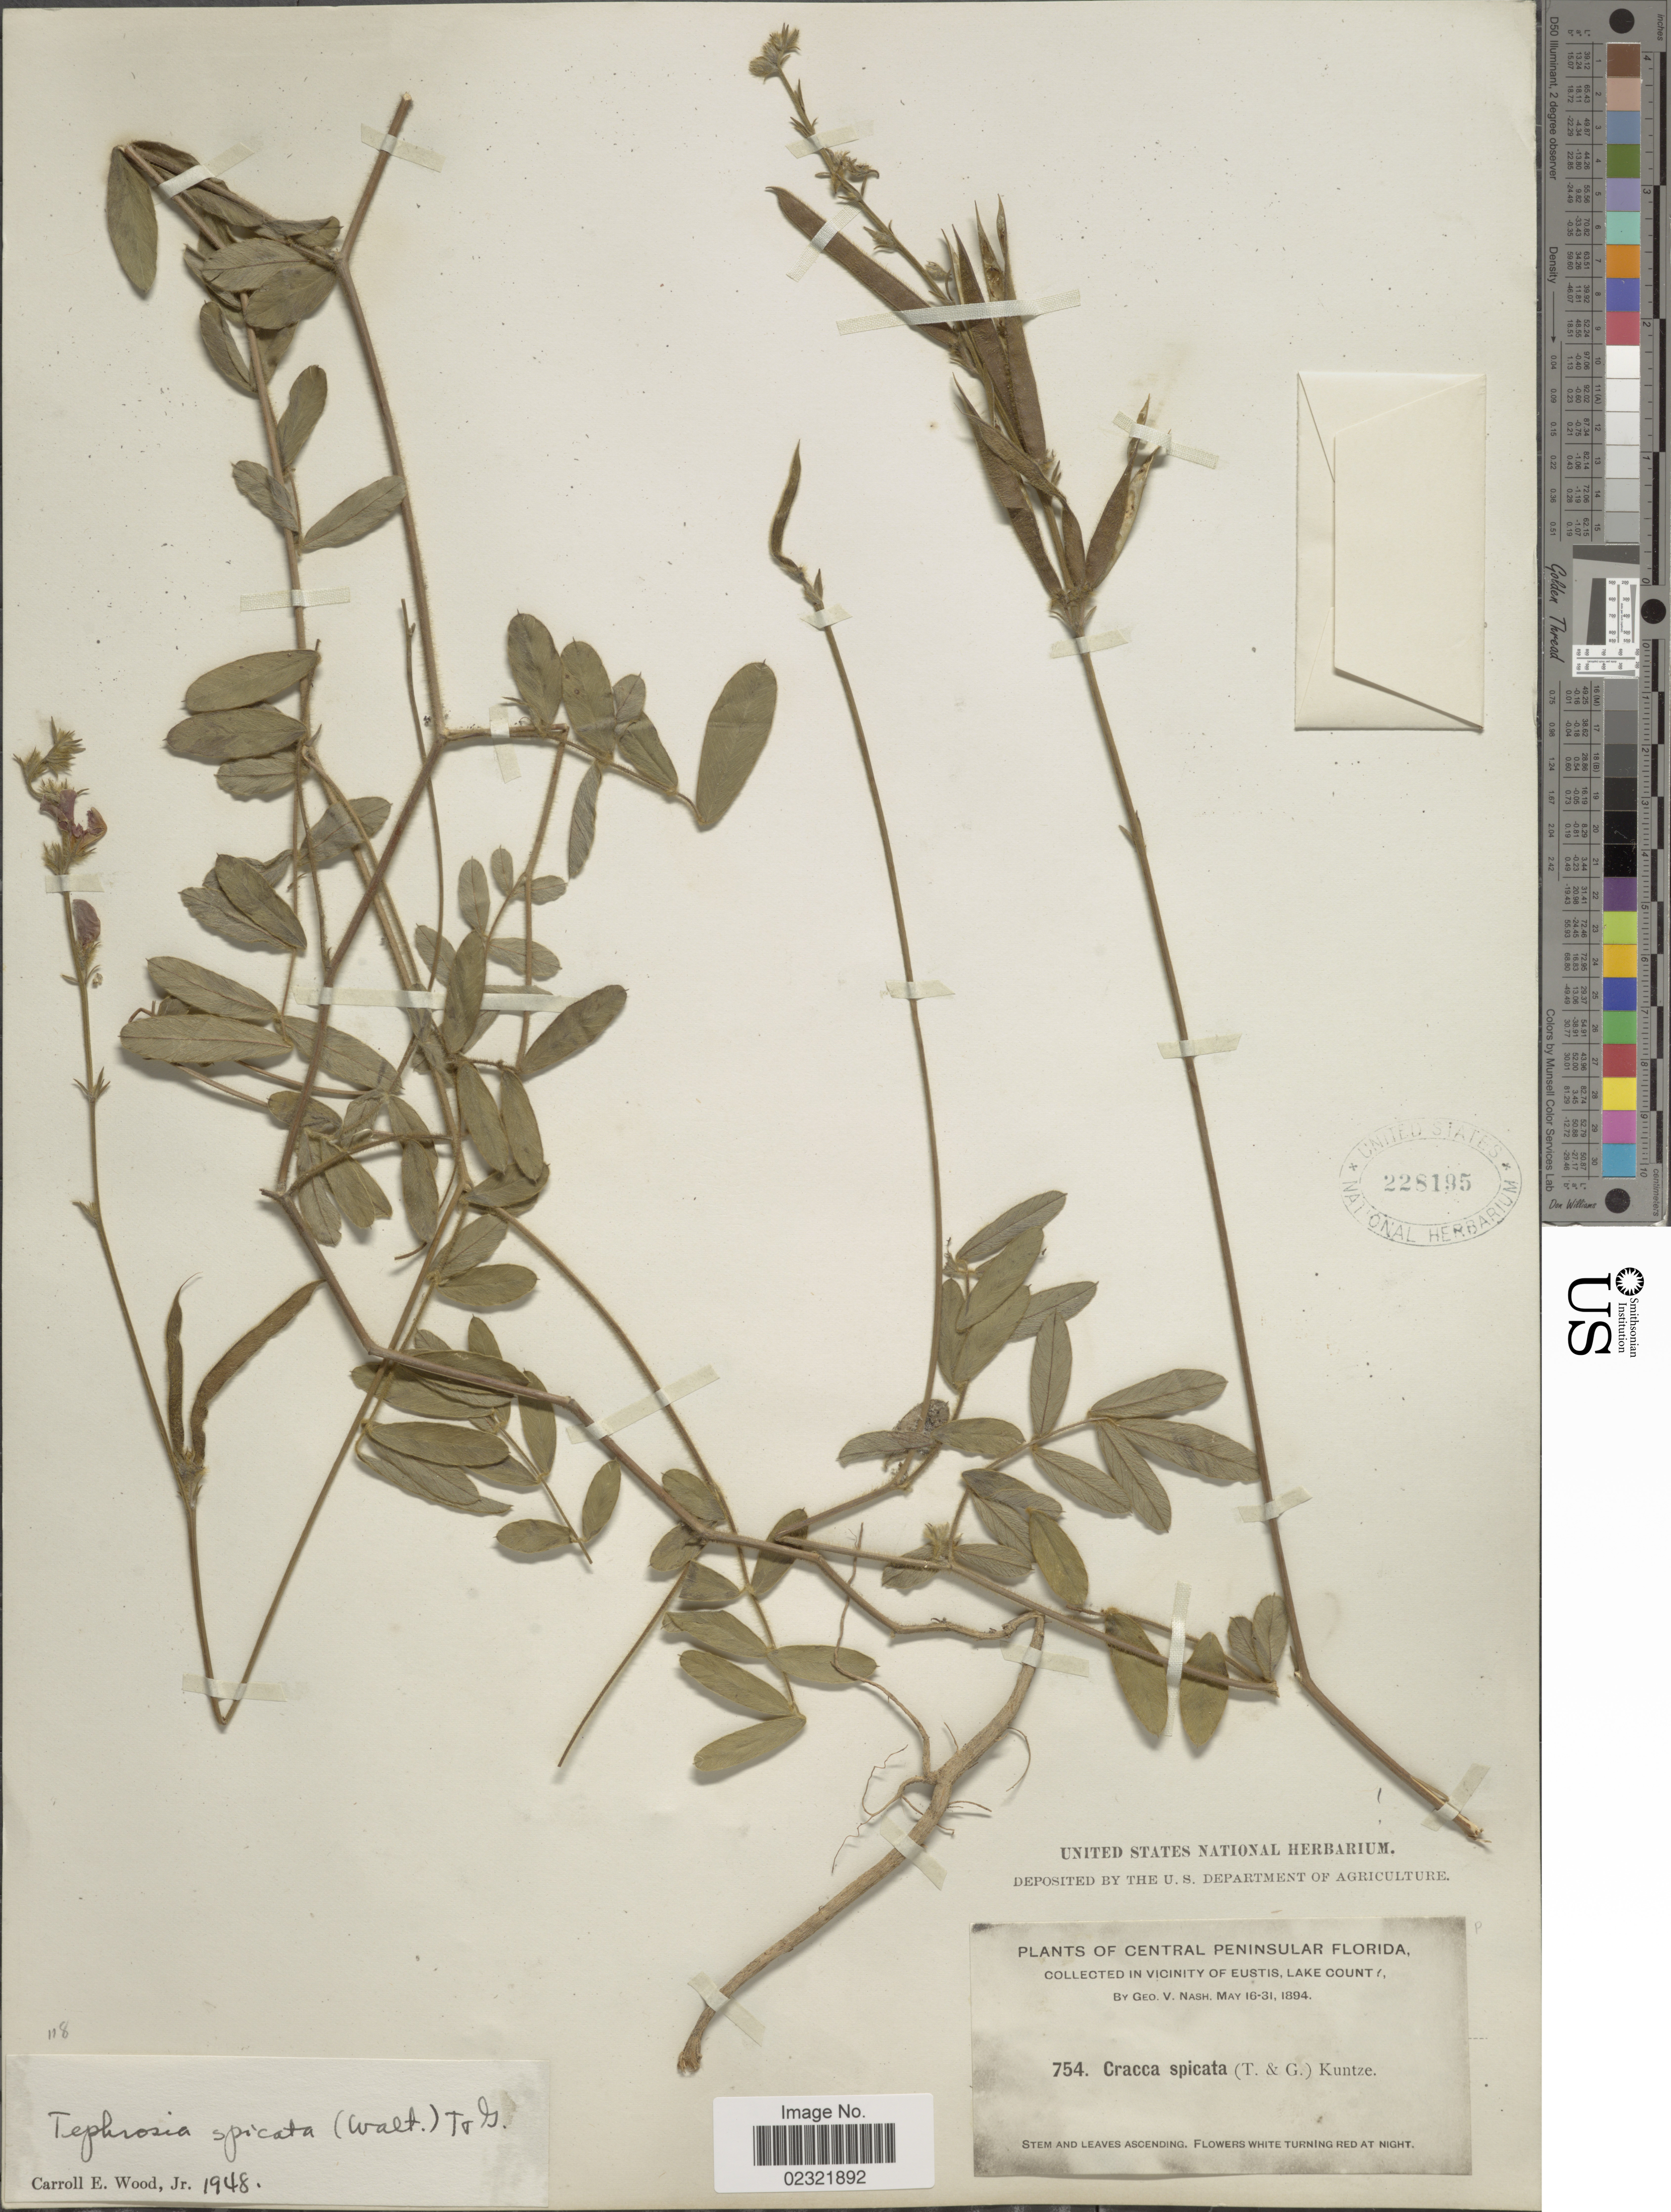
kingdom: Plantae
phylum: Tracheophyta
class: Magnoliopsida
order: Fabales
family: Fabaceae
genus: Tephrosia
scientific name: Tephrosia spicata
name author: (Walter) Torr. & A. Gray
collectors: G. V. Nash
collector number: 754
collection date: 1894-05-16/1894-05-31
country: United States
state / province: Florida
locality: Central Peninsular, in Vicinity of Eustis, Lake County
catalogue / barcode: US 228195